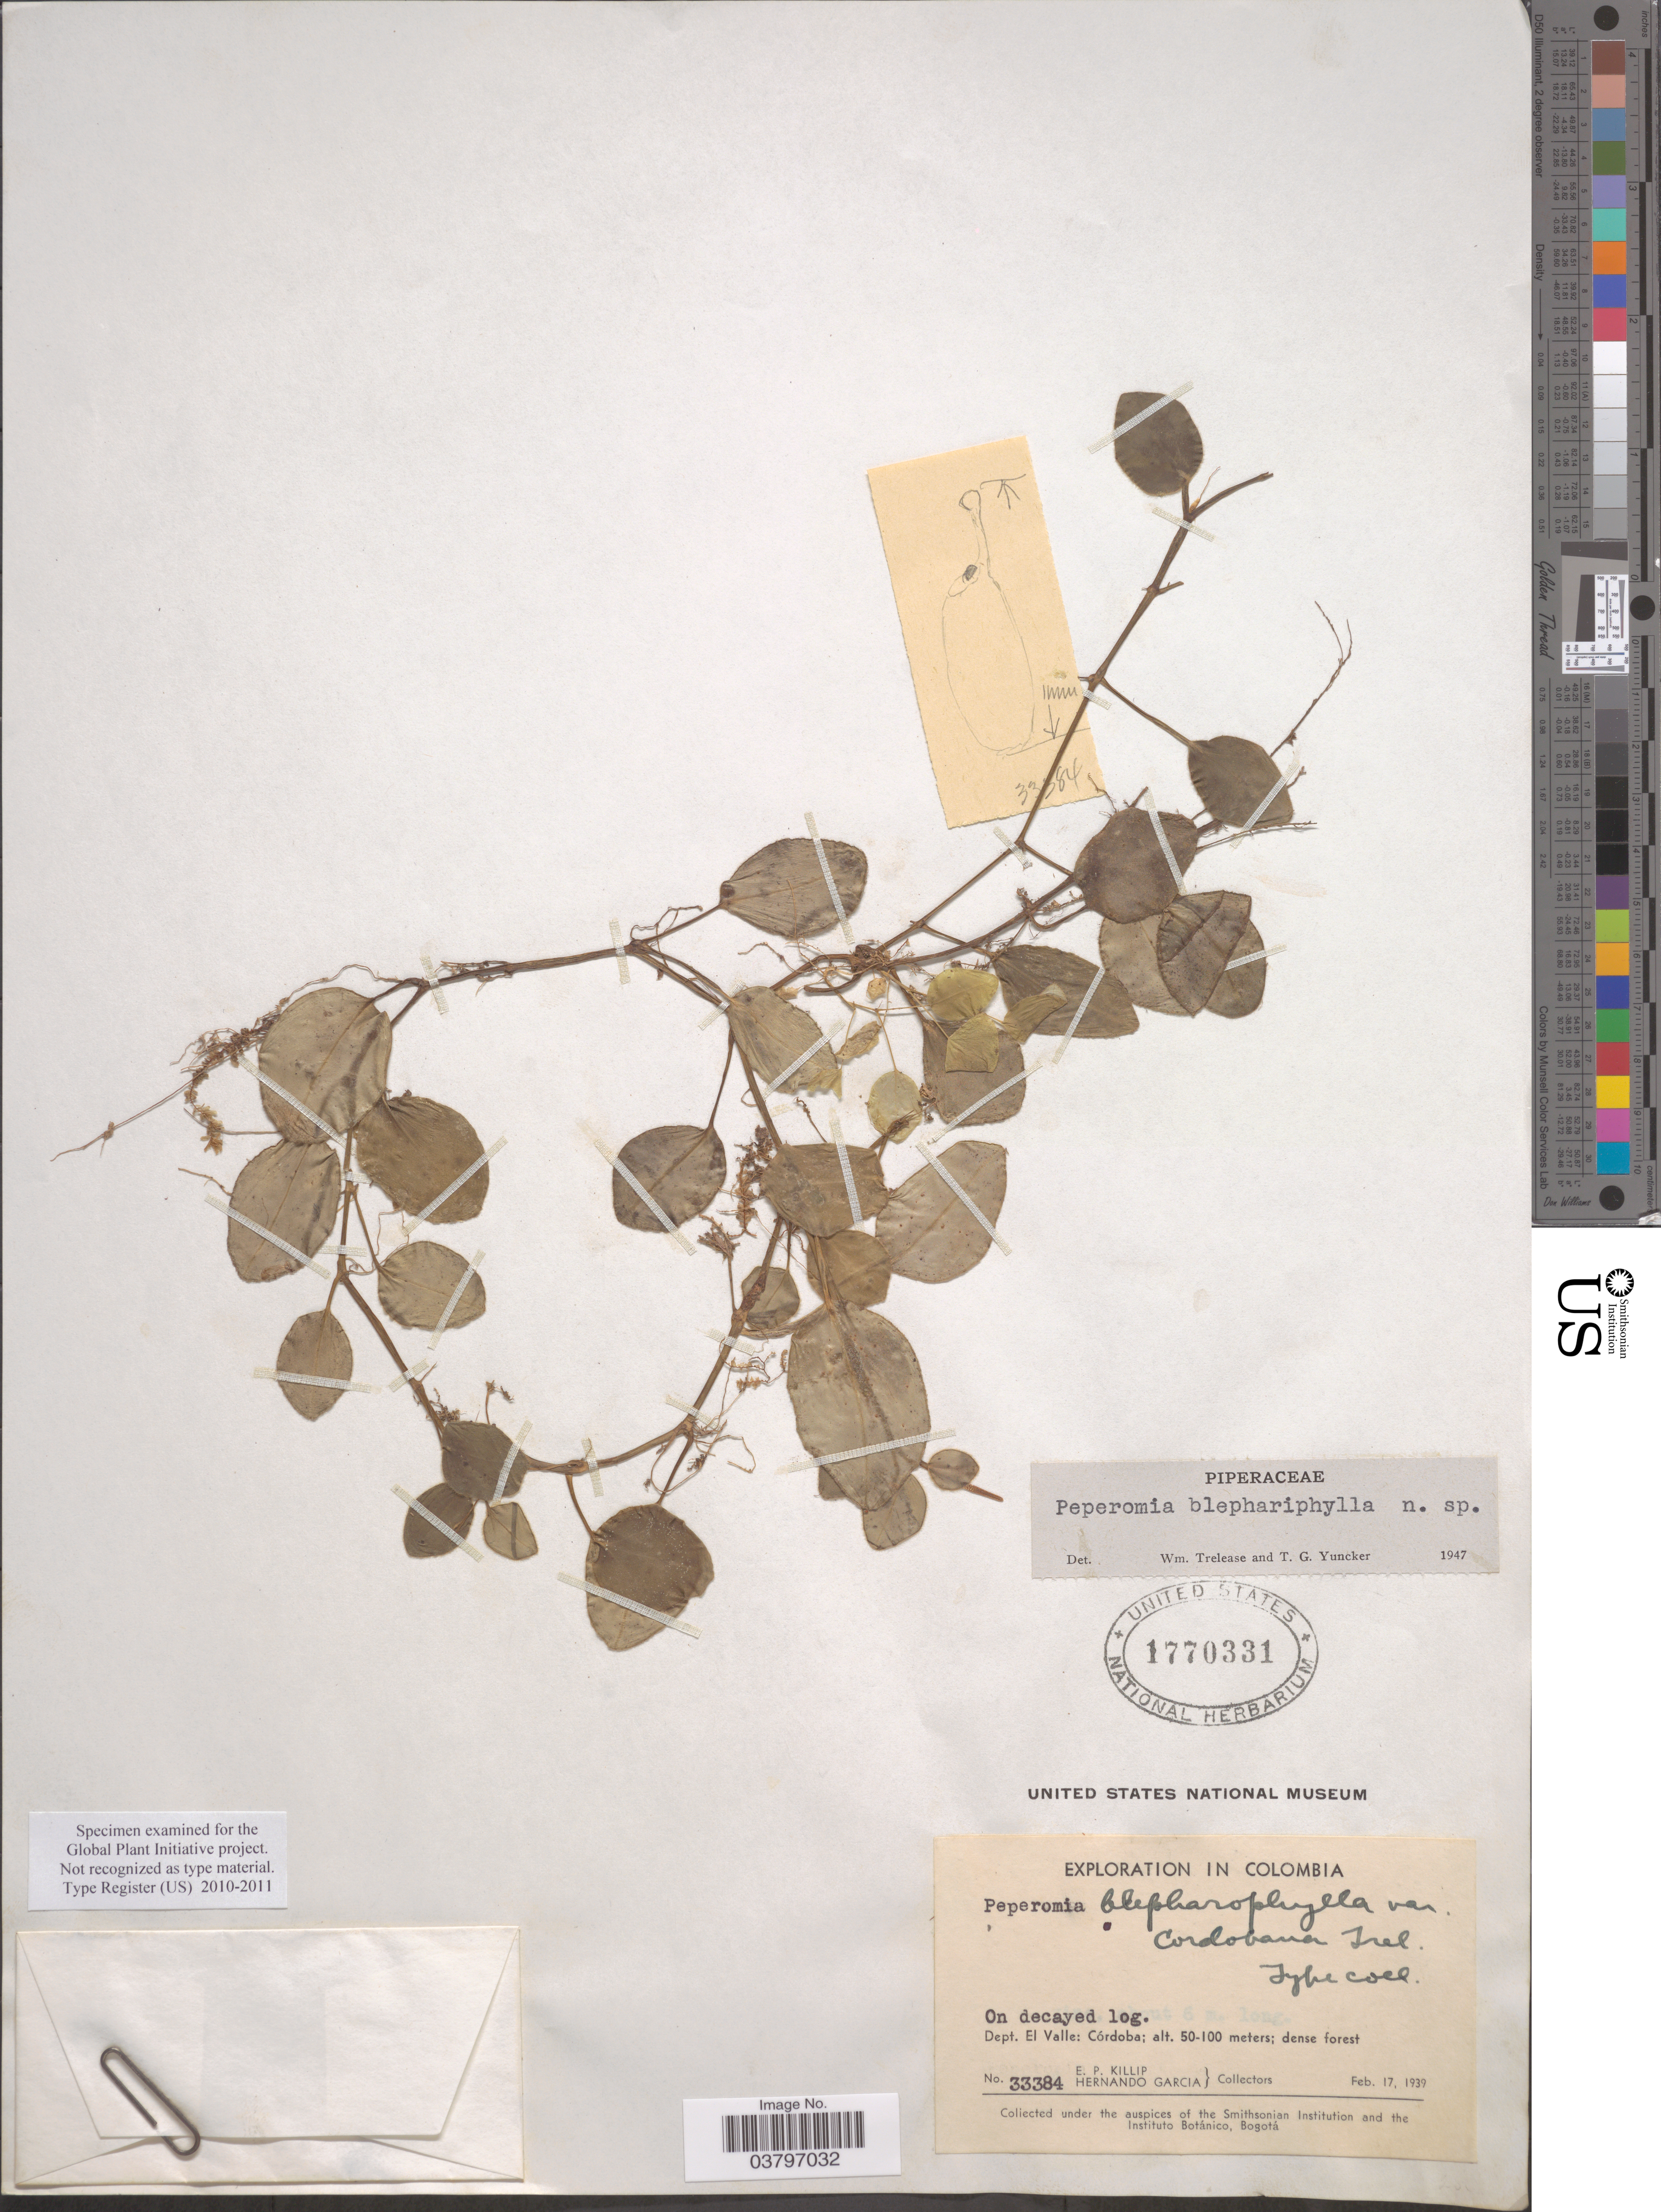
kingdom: Plantae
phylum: Tracheophyta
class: Magnoliopsida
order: Piperales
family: Piperaceae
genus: Peperomia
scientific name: Peperomia ciliaris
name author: C. DC.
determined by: Jiménez, José Estaban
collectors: E. P. Killip & H. Garcia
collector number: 33384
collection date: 1939-02-17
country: Colombia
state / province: Valle del Cauca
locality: Dept. El Valle: Córdoba.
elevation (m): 50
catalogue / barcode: US 1770331